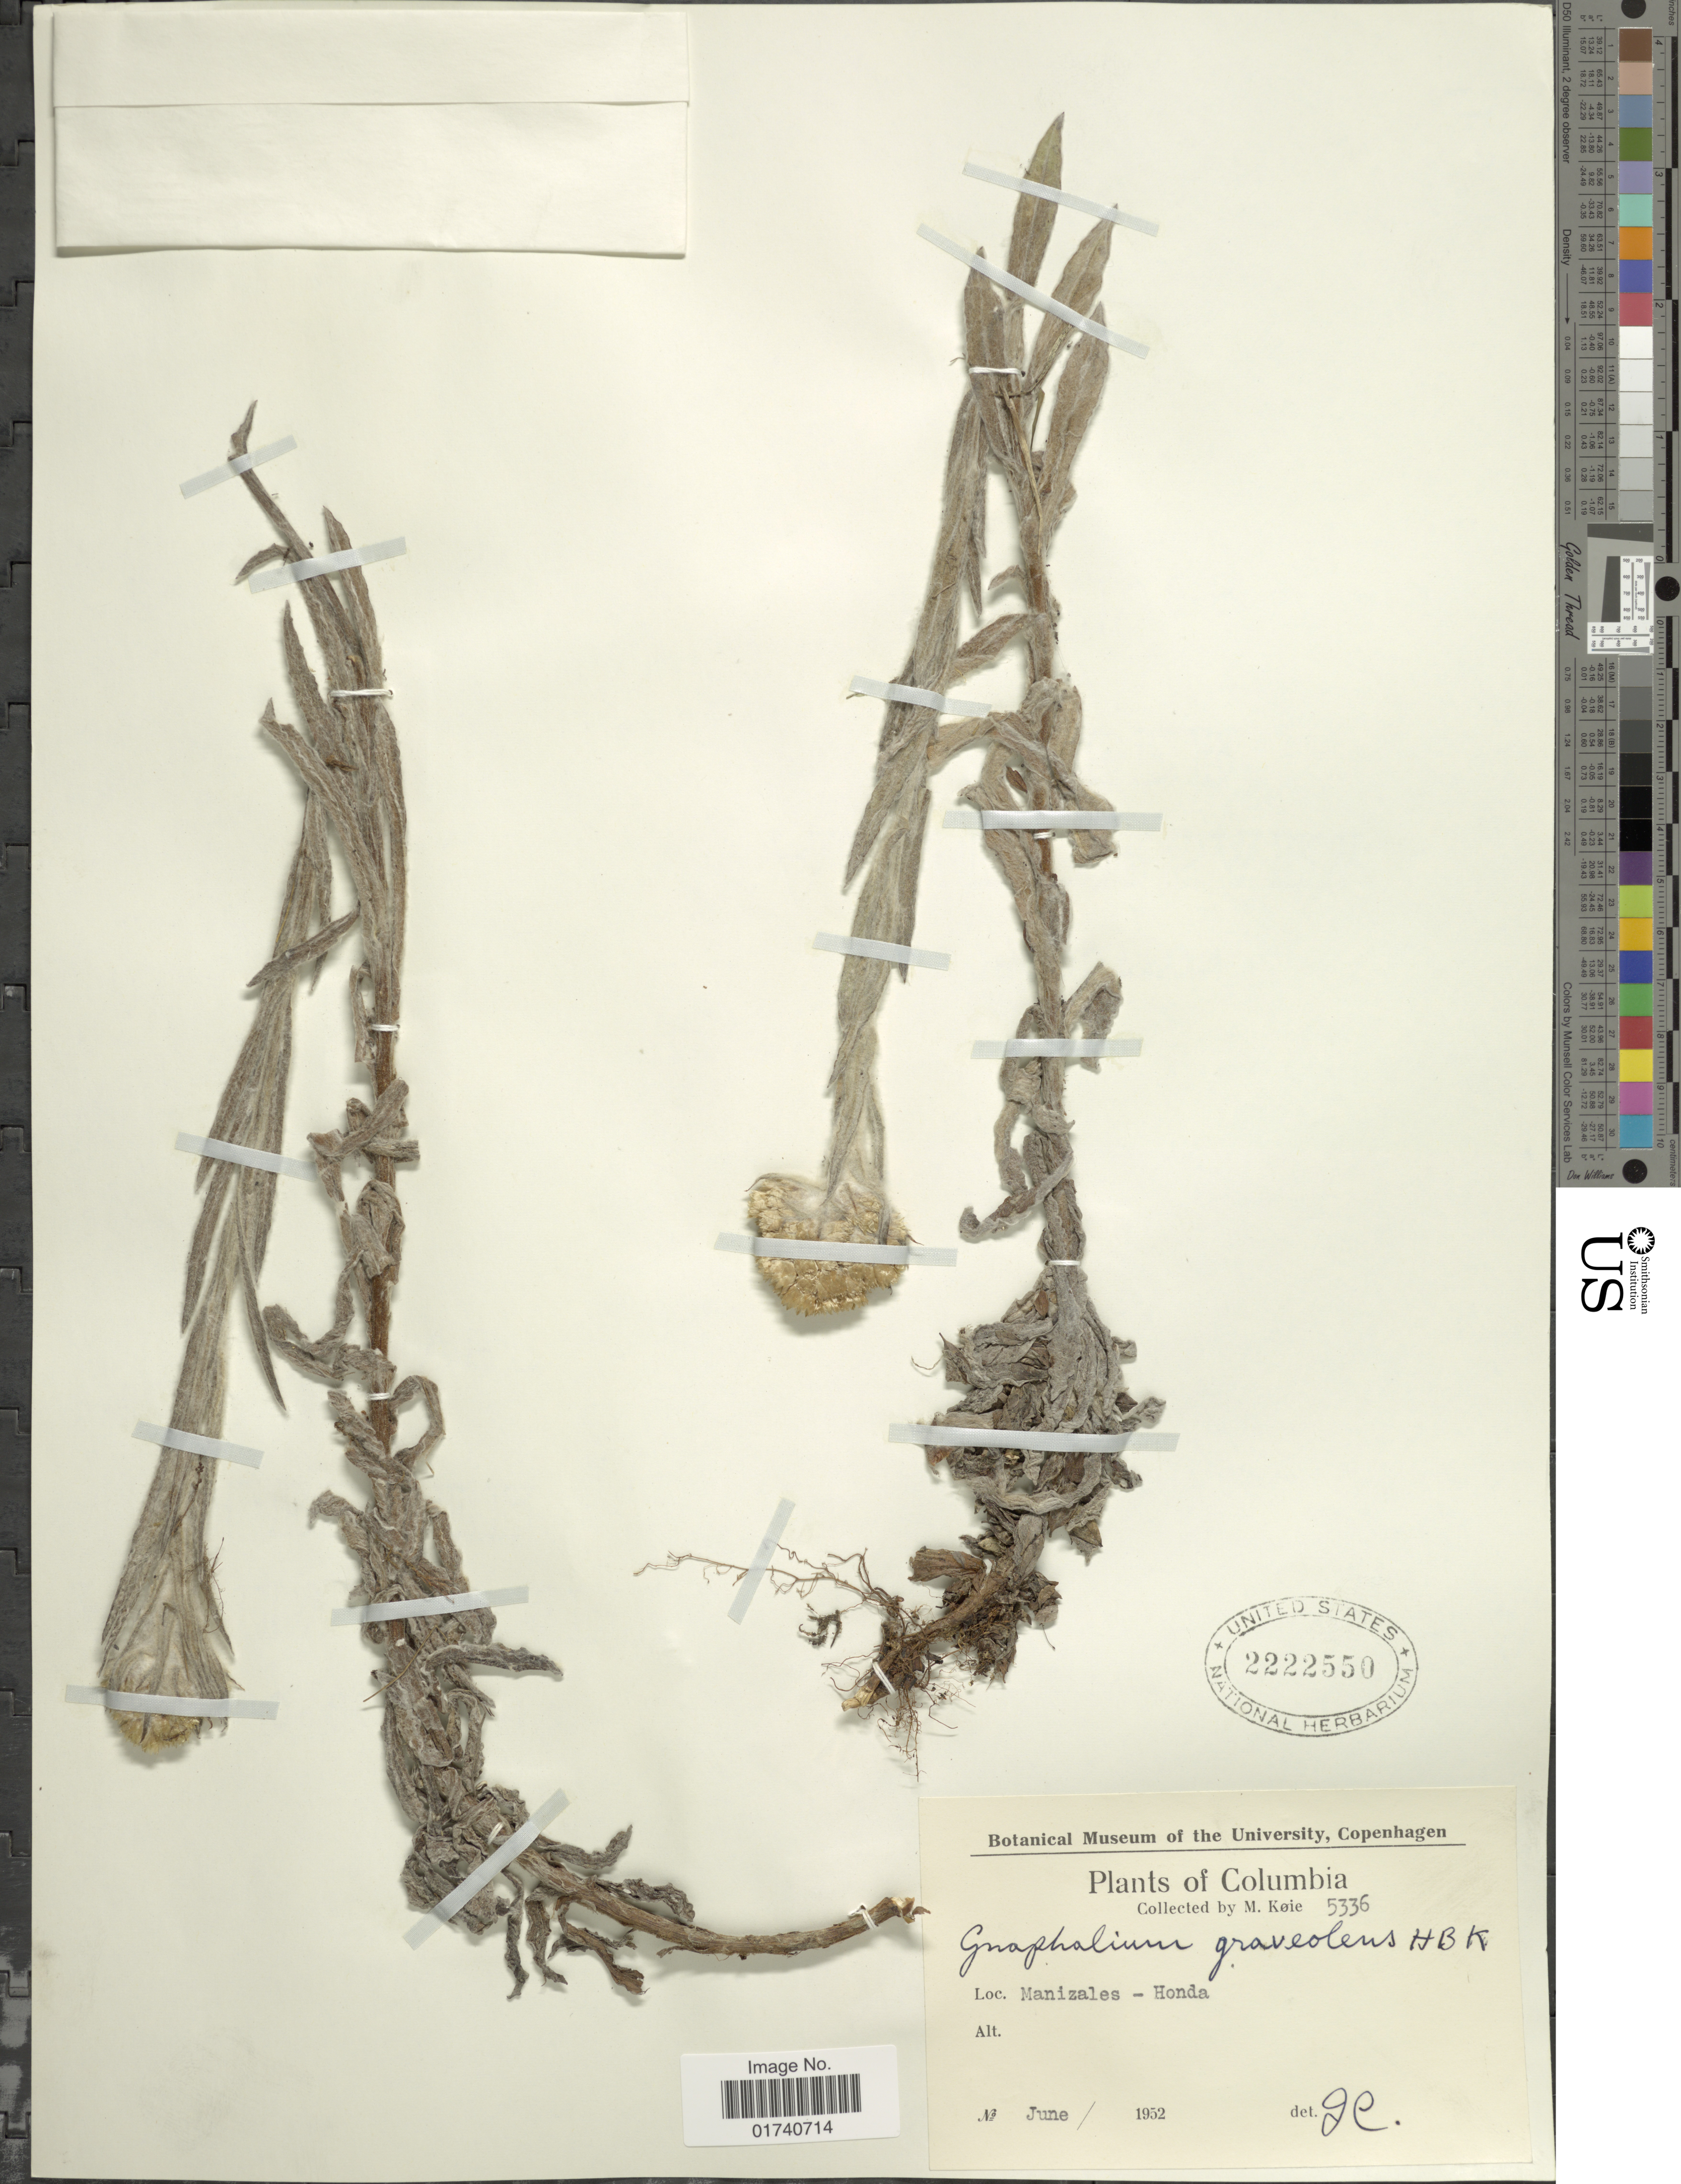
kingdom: Plantae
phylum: Tracheophyta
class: Magnoliopsida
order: Asterales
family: Asteraceae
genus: Pseudognaphalium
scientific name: Pseudognaphalium graveolens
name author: Anderb.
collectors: M. Köie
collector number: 5336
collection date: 1952-06-01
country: Colombia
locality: Columbia. Manizales-Honda.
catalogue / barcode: US 2222550